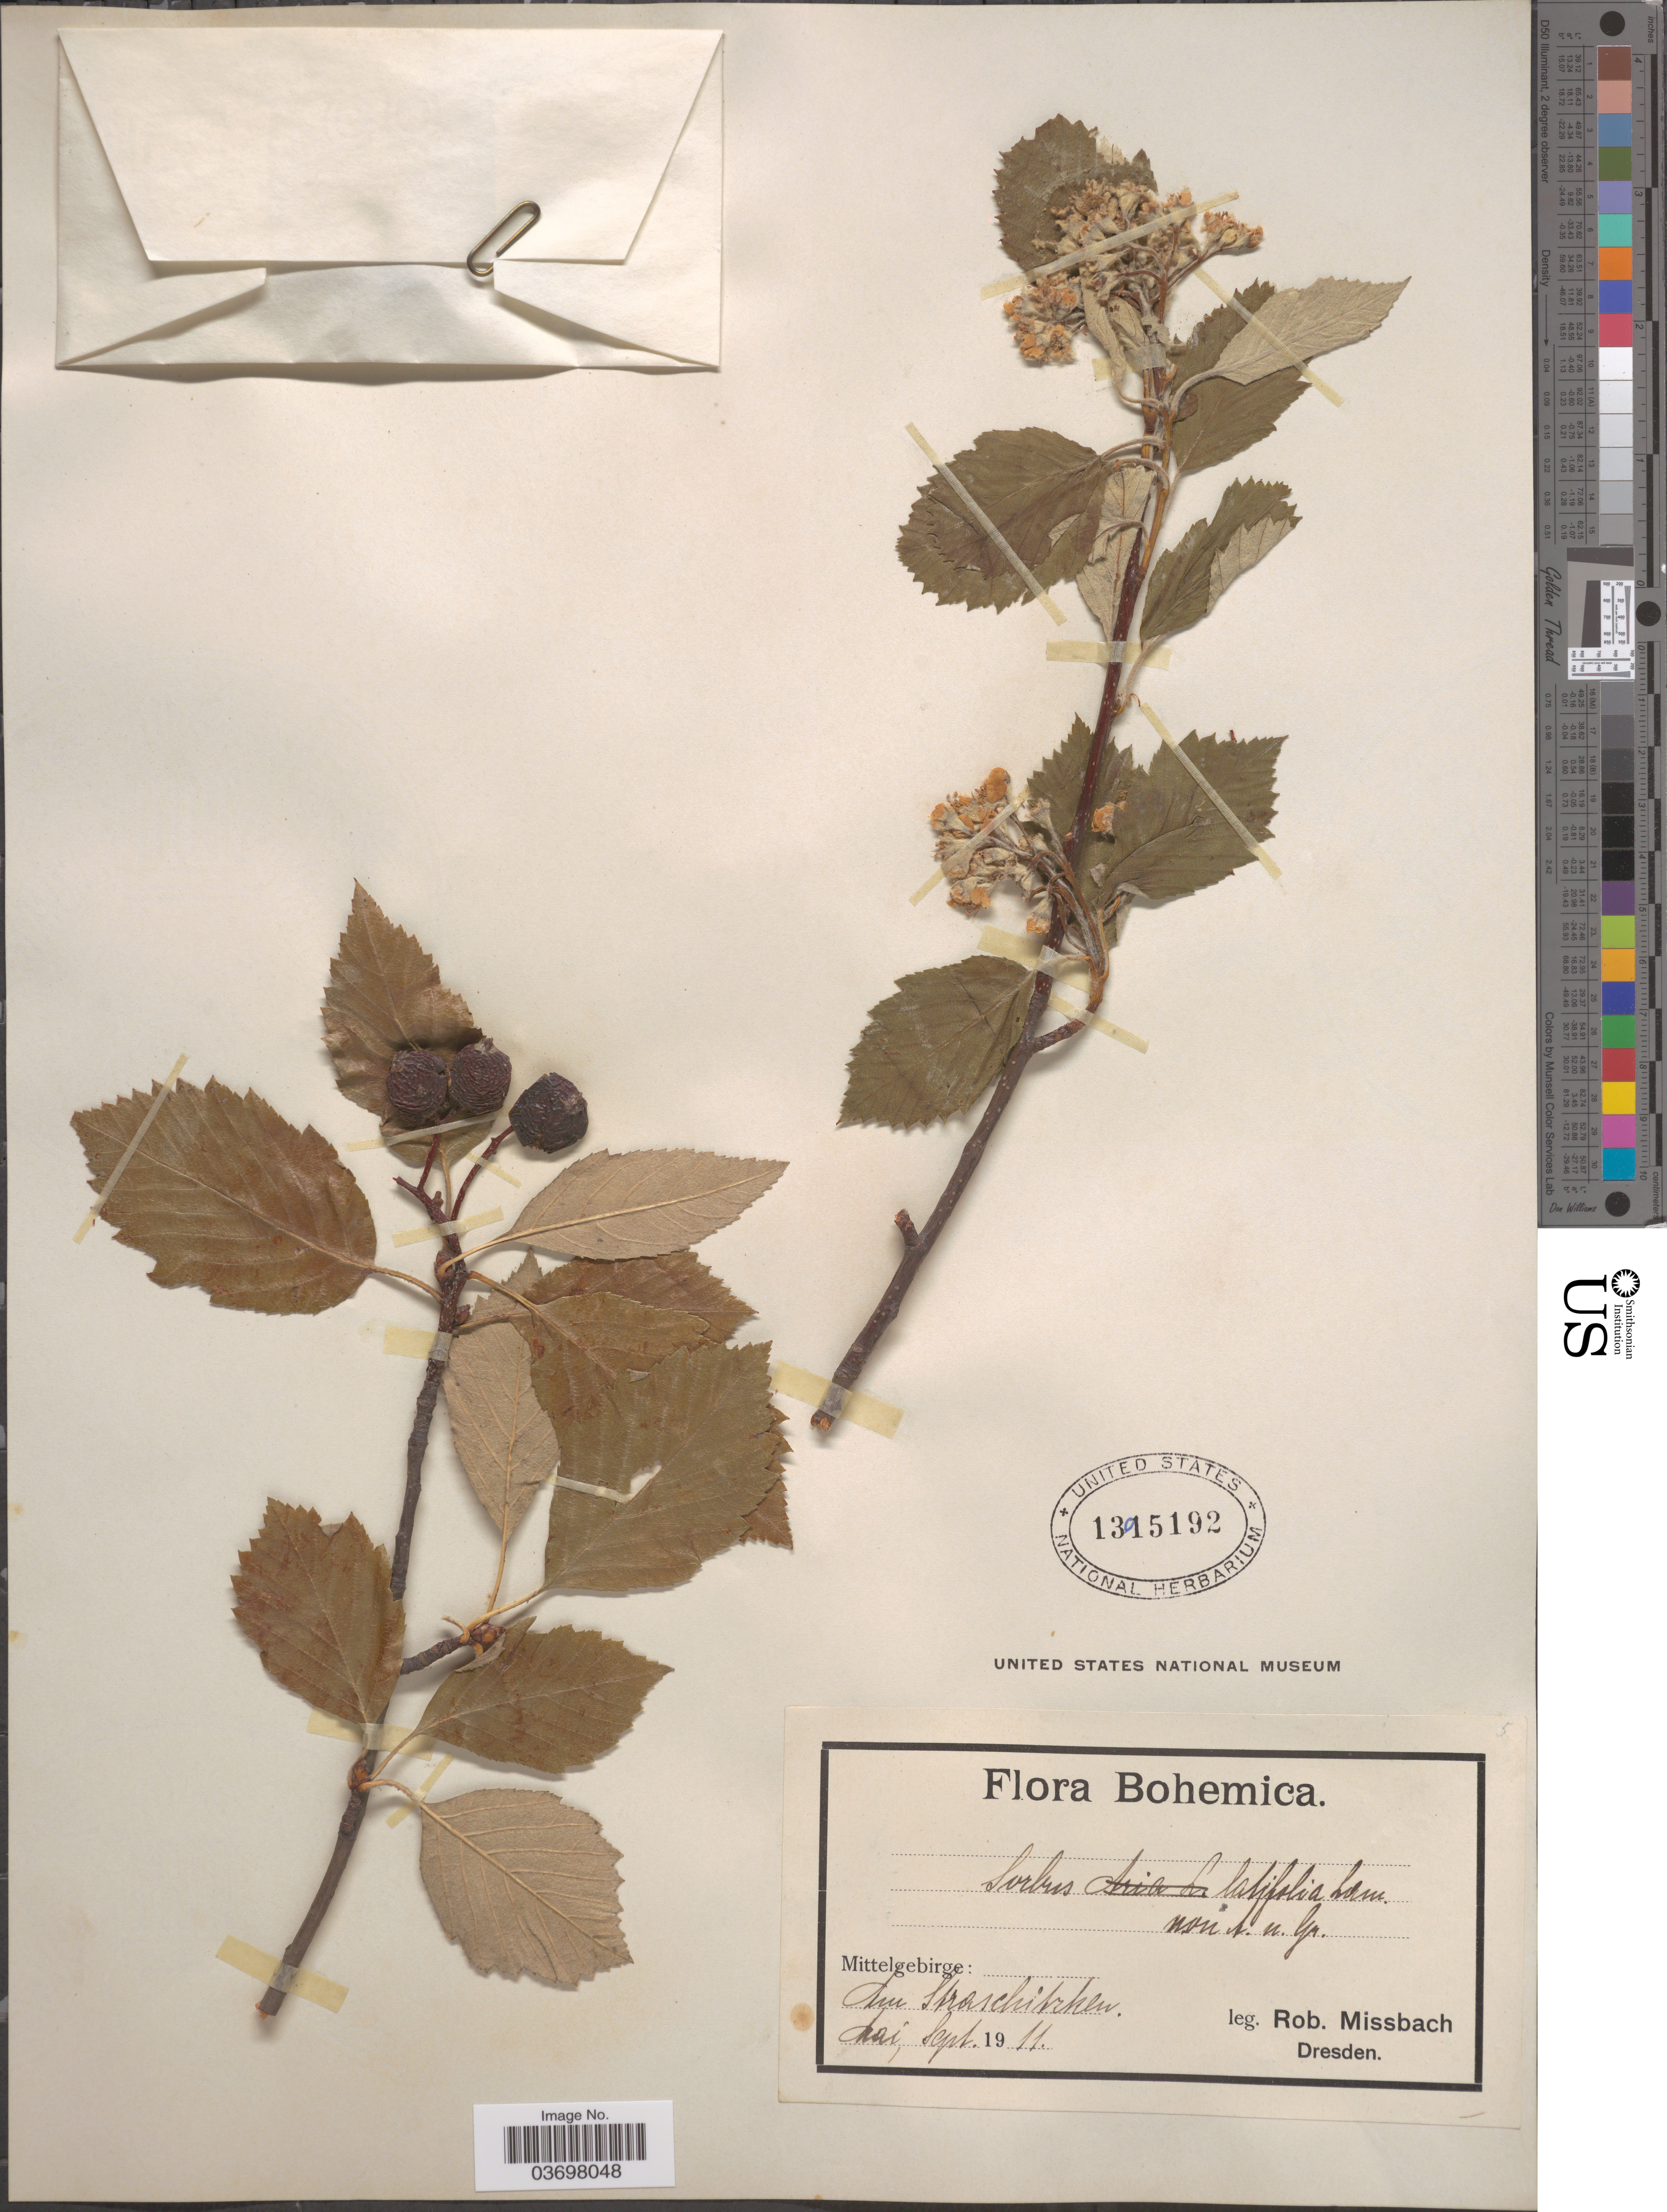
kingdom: Plantae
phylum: Tracheophyta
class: Magnoliopsida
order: Rosales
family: Rosaceae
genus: Sorbus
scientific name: Sorbus latifolia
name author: (Lam.) Pers.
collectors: R. Missbach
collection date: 1911-05/1911-09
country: Czechia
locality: Bohemica. Mittelgebirge: Im [interpreted] Straschitrken [interpreted].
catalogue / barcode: US 1395192